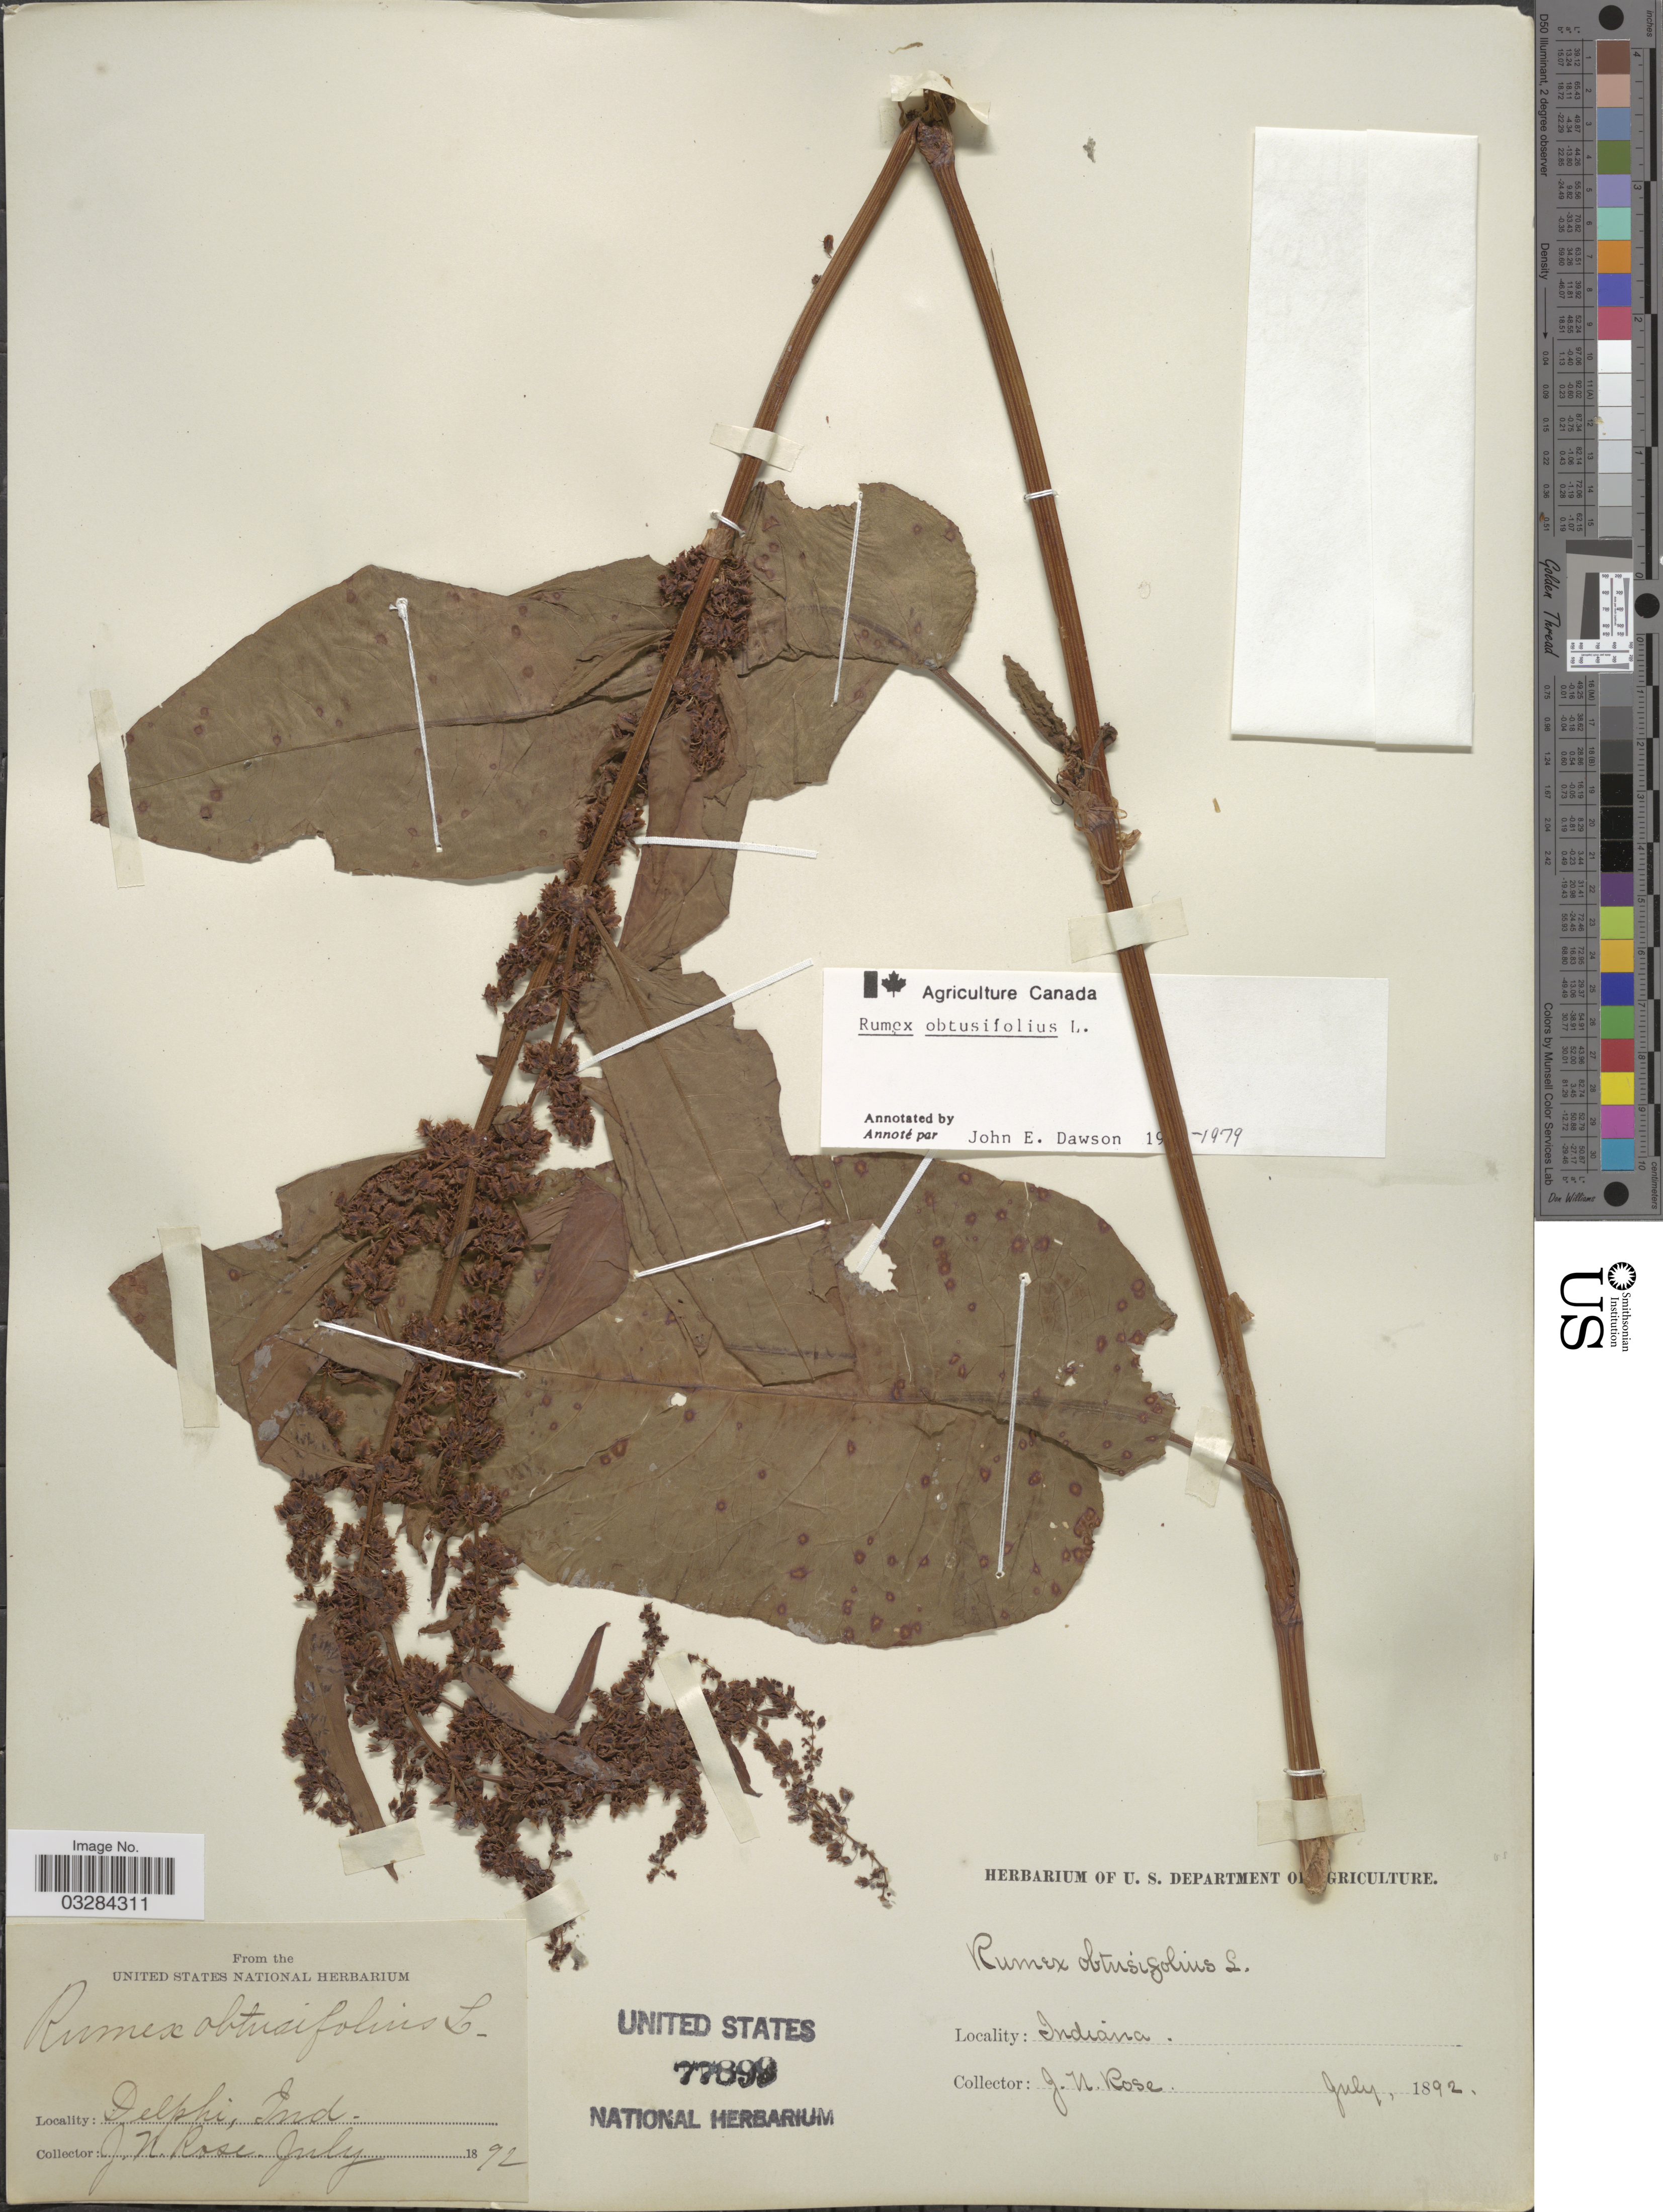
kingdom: Plantae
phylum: Tracheophyta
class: Magnoliopsida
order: Caryophyllales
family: Polygonaceae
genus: Rumex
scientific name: Rumex obtusifolius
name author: L.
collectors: J. N. Rose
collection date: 1892-07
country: United States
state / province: Indiana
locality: Delphi.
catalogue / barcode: US 77899